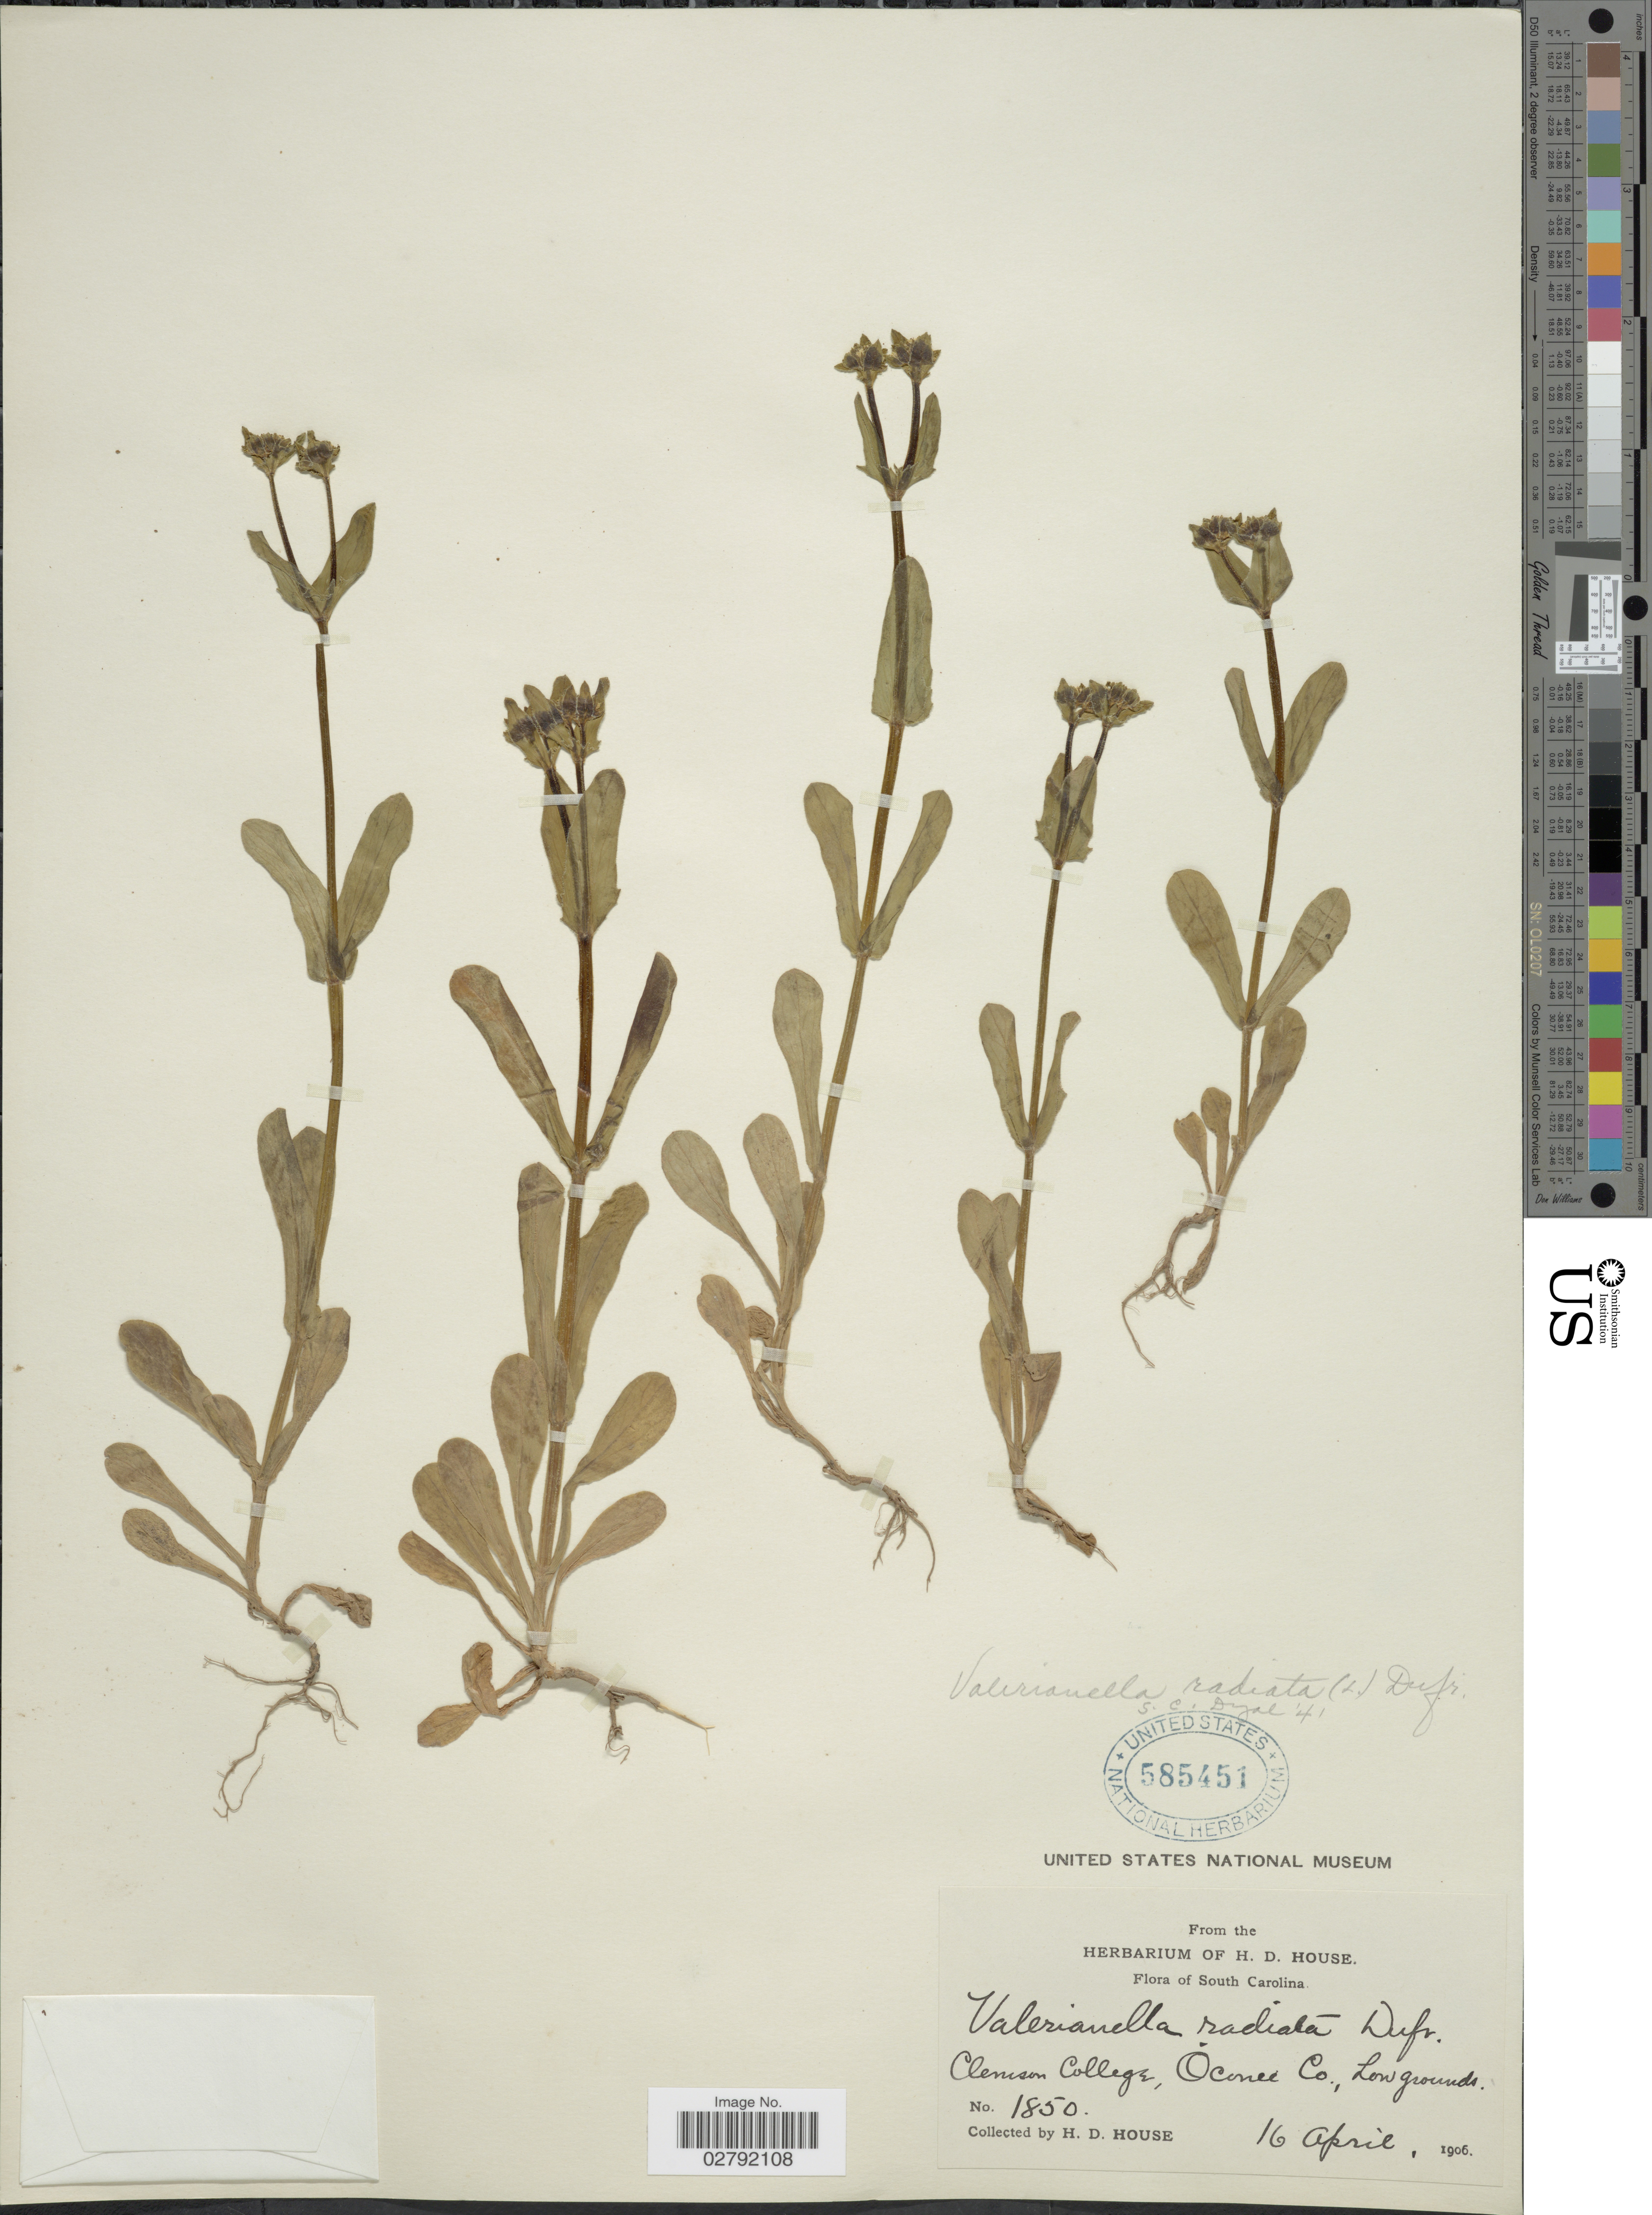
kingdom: Plantae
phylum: Tracheophyta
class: Magnoliopsida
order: Dipsacales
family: Caprifoliaceae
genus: Valerianella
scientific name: Valerianella radiata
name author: (L.) Dufr.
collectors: H. D. House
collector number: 1850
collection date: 1906-04-16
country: United States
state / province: South Carolina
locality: Clemson College, Oconee Co.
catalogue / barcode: US 585451